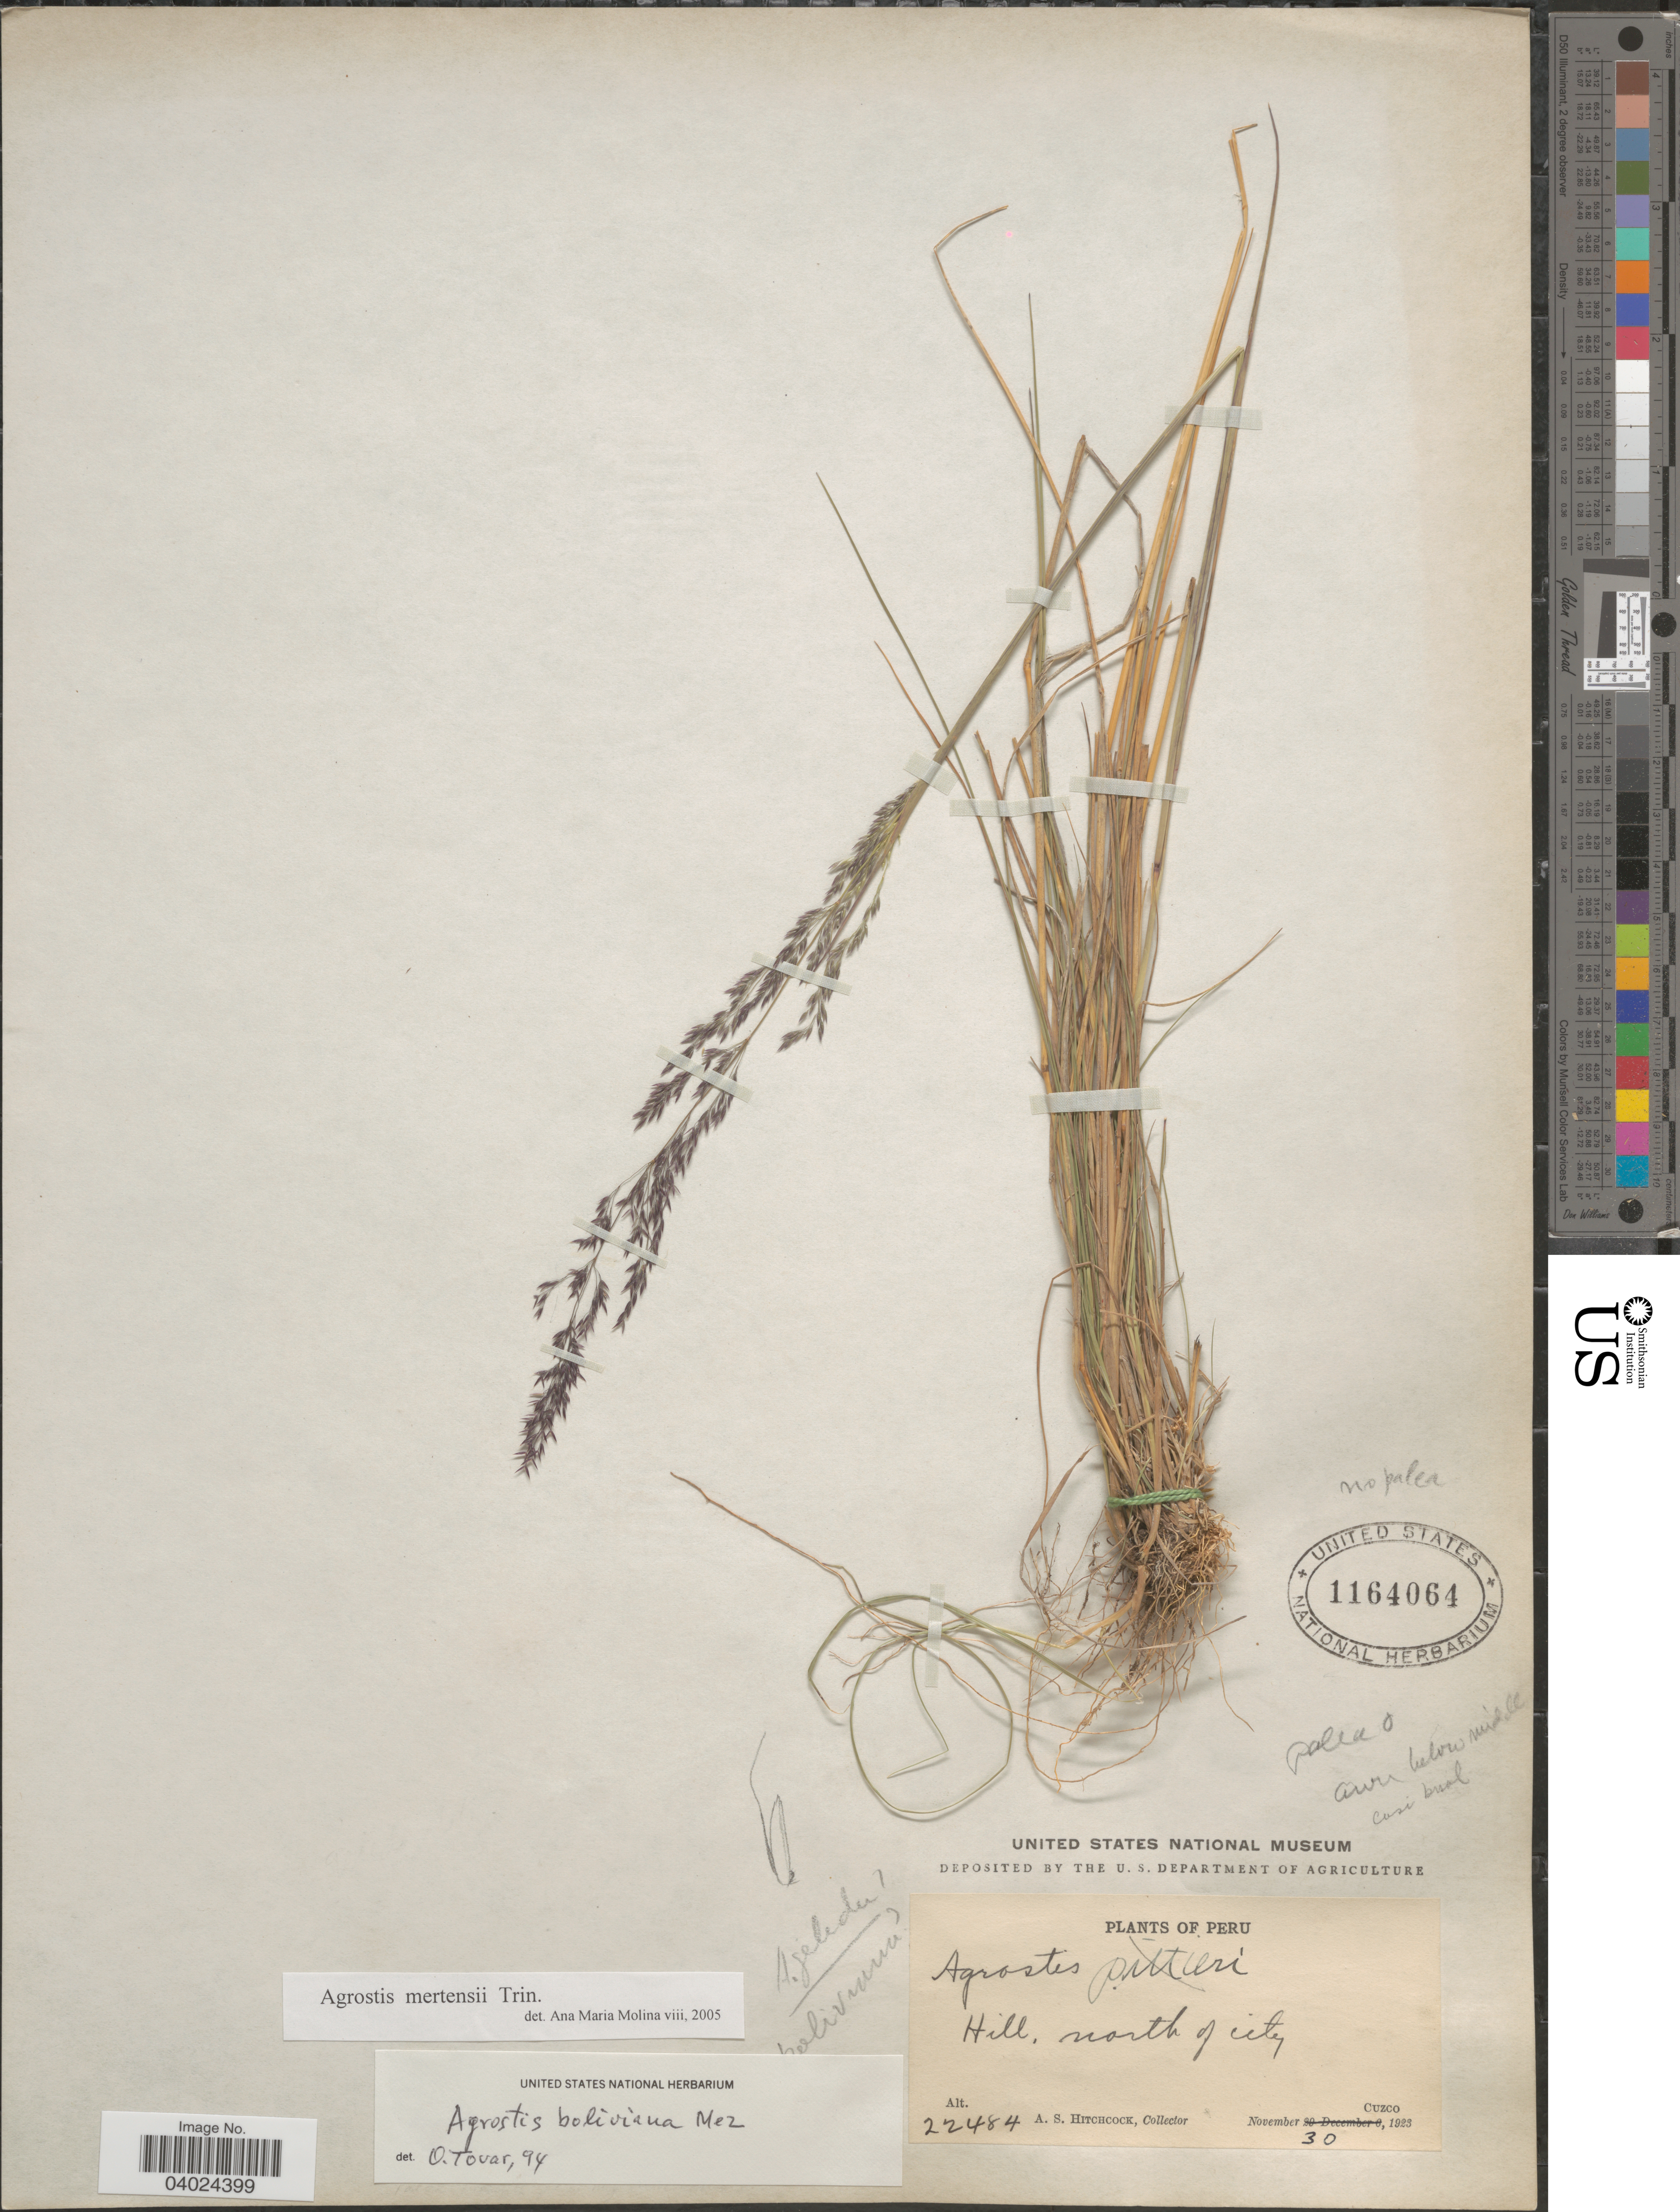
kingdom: Plantae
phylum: Tracheophyta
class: Liliopsida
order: Poales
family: Poaceae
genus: Agrostis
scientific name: Agrostis mertensii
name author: Trin.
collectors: A. S. Hitchcock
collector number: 22484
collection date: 1923-11-30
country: Peru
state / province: Cusco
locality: Hill, north of city. Cuzco.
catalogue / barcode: US 1164064